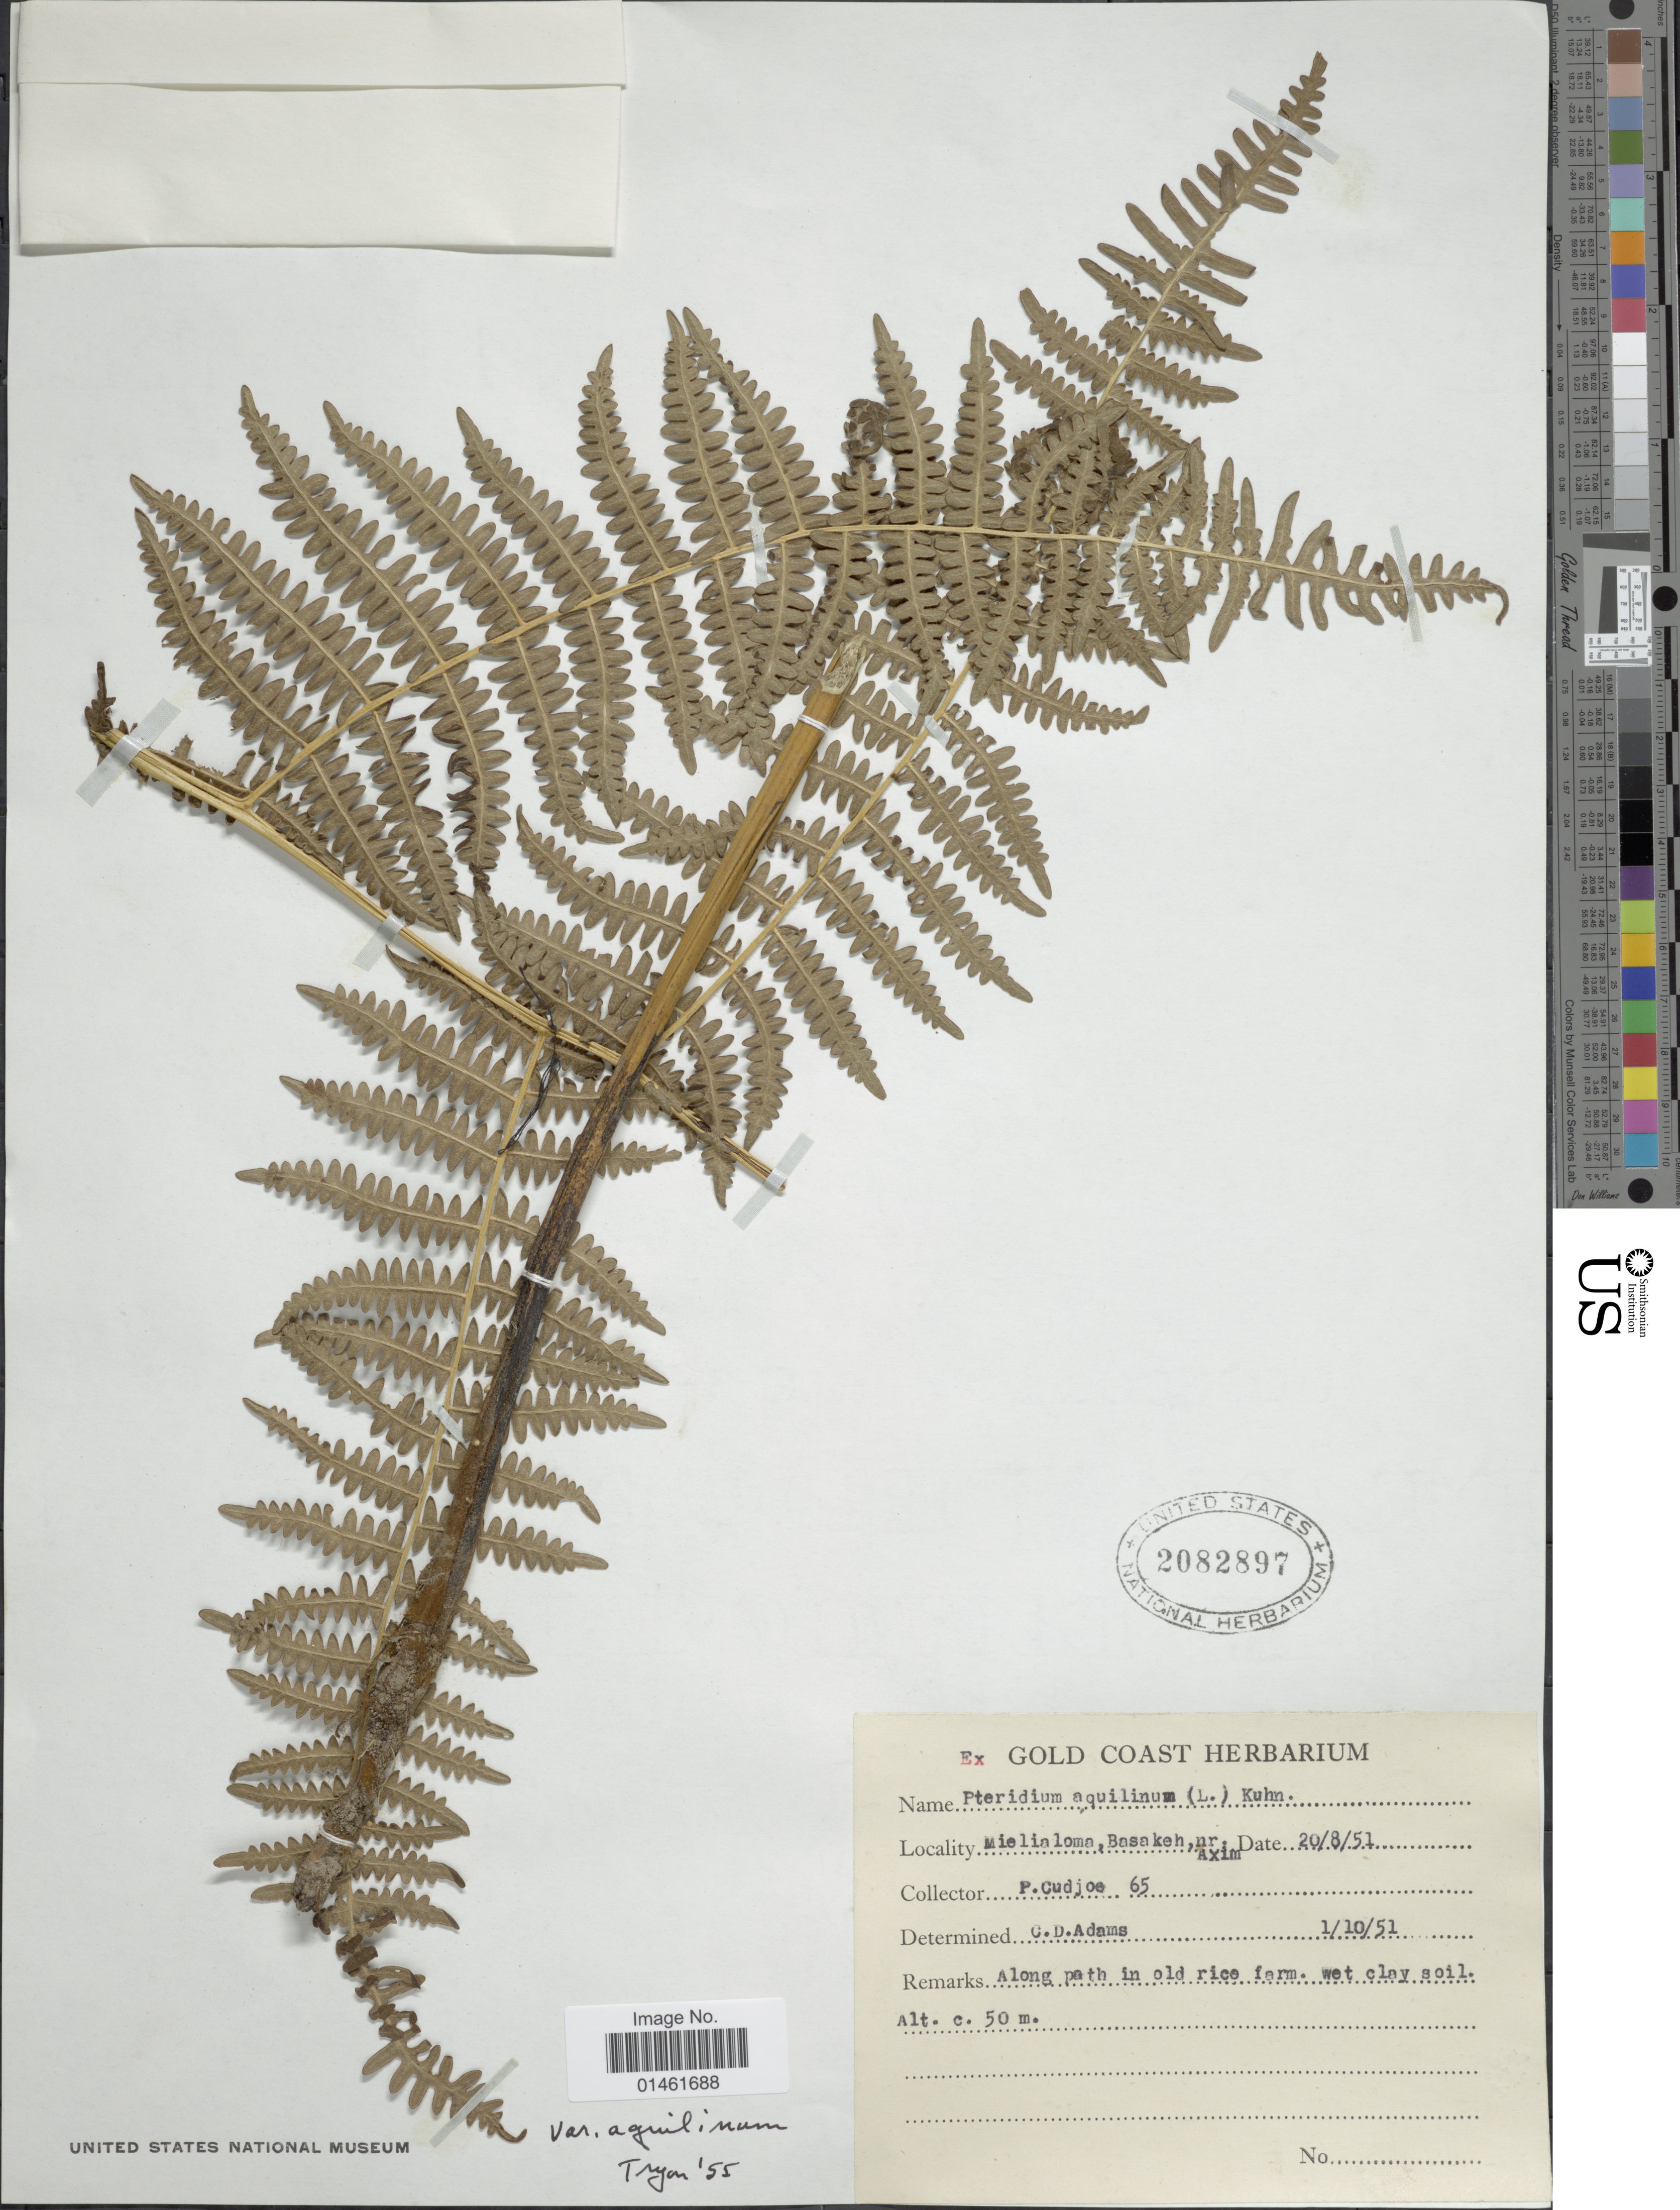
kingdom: Plantae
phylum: Tracheophyta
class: Polypodiopsida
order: Polypodiales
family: Dennstaedtiaceae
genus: Pteridium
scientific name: Pteridium aquilinum var. typicum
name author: R.M. Tryon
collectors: P. Cudjoe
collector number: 65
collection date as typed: Transcribed d/m/y: 20/8/51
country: Ghana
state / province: Western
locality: Mielialoma, Basakeh, nr. Axim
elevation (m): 50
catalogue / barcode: US 2082897